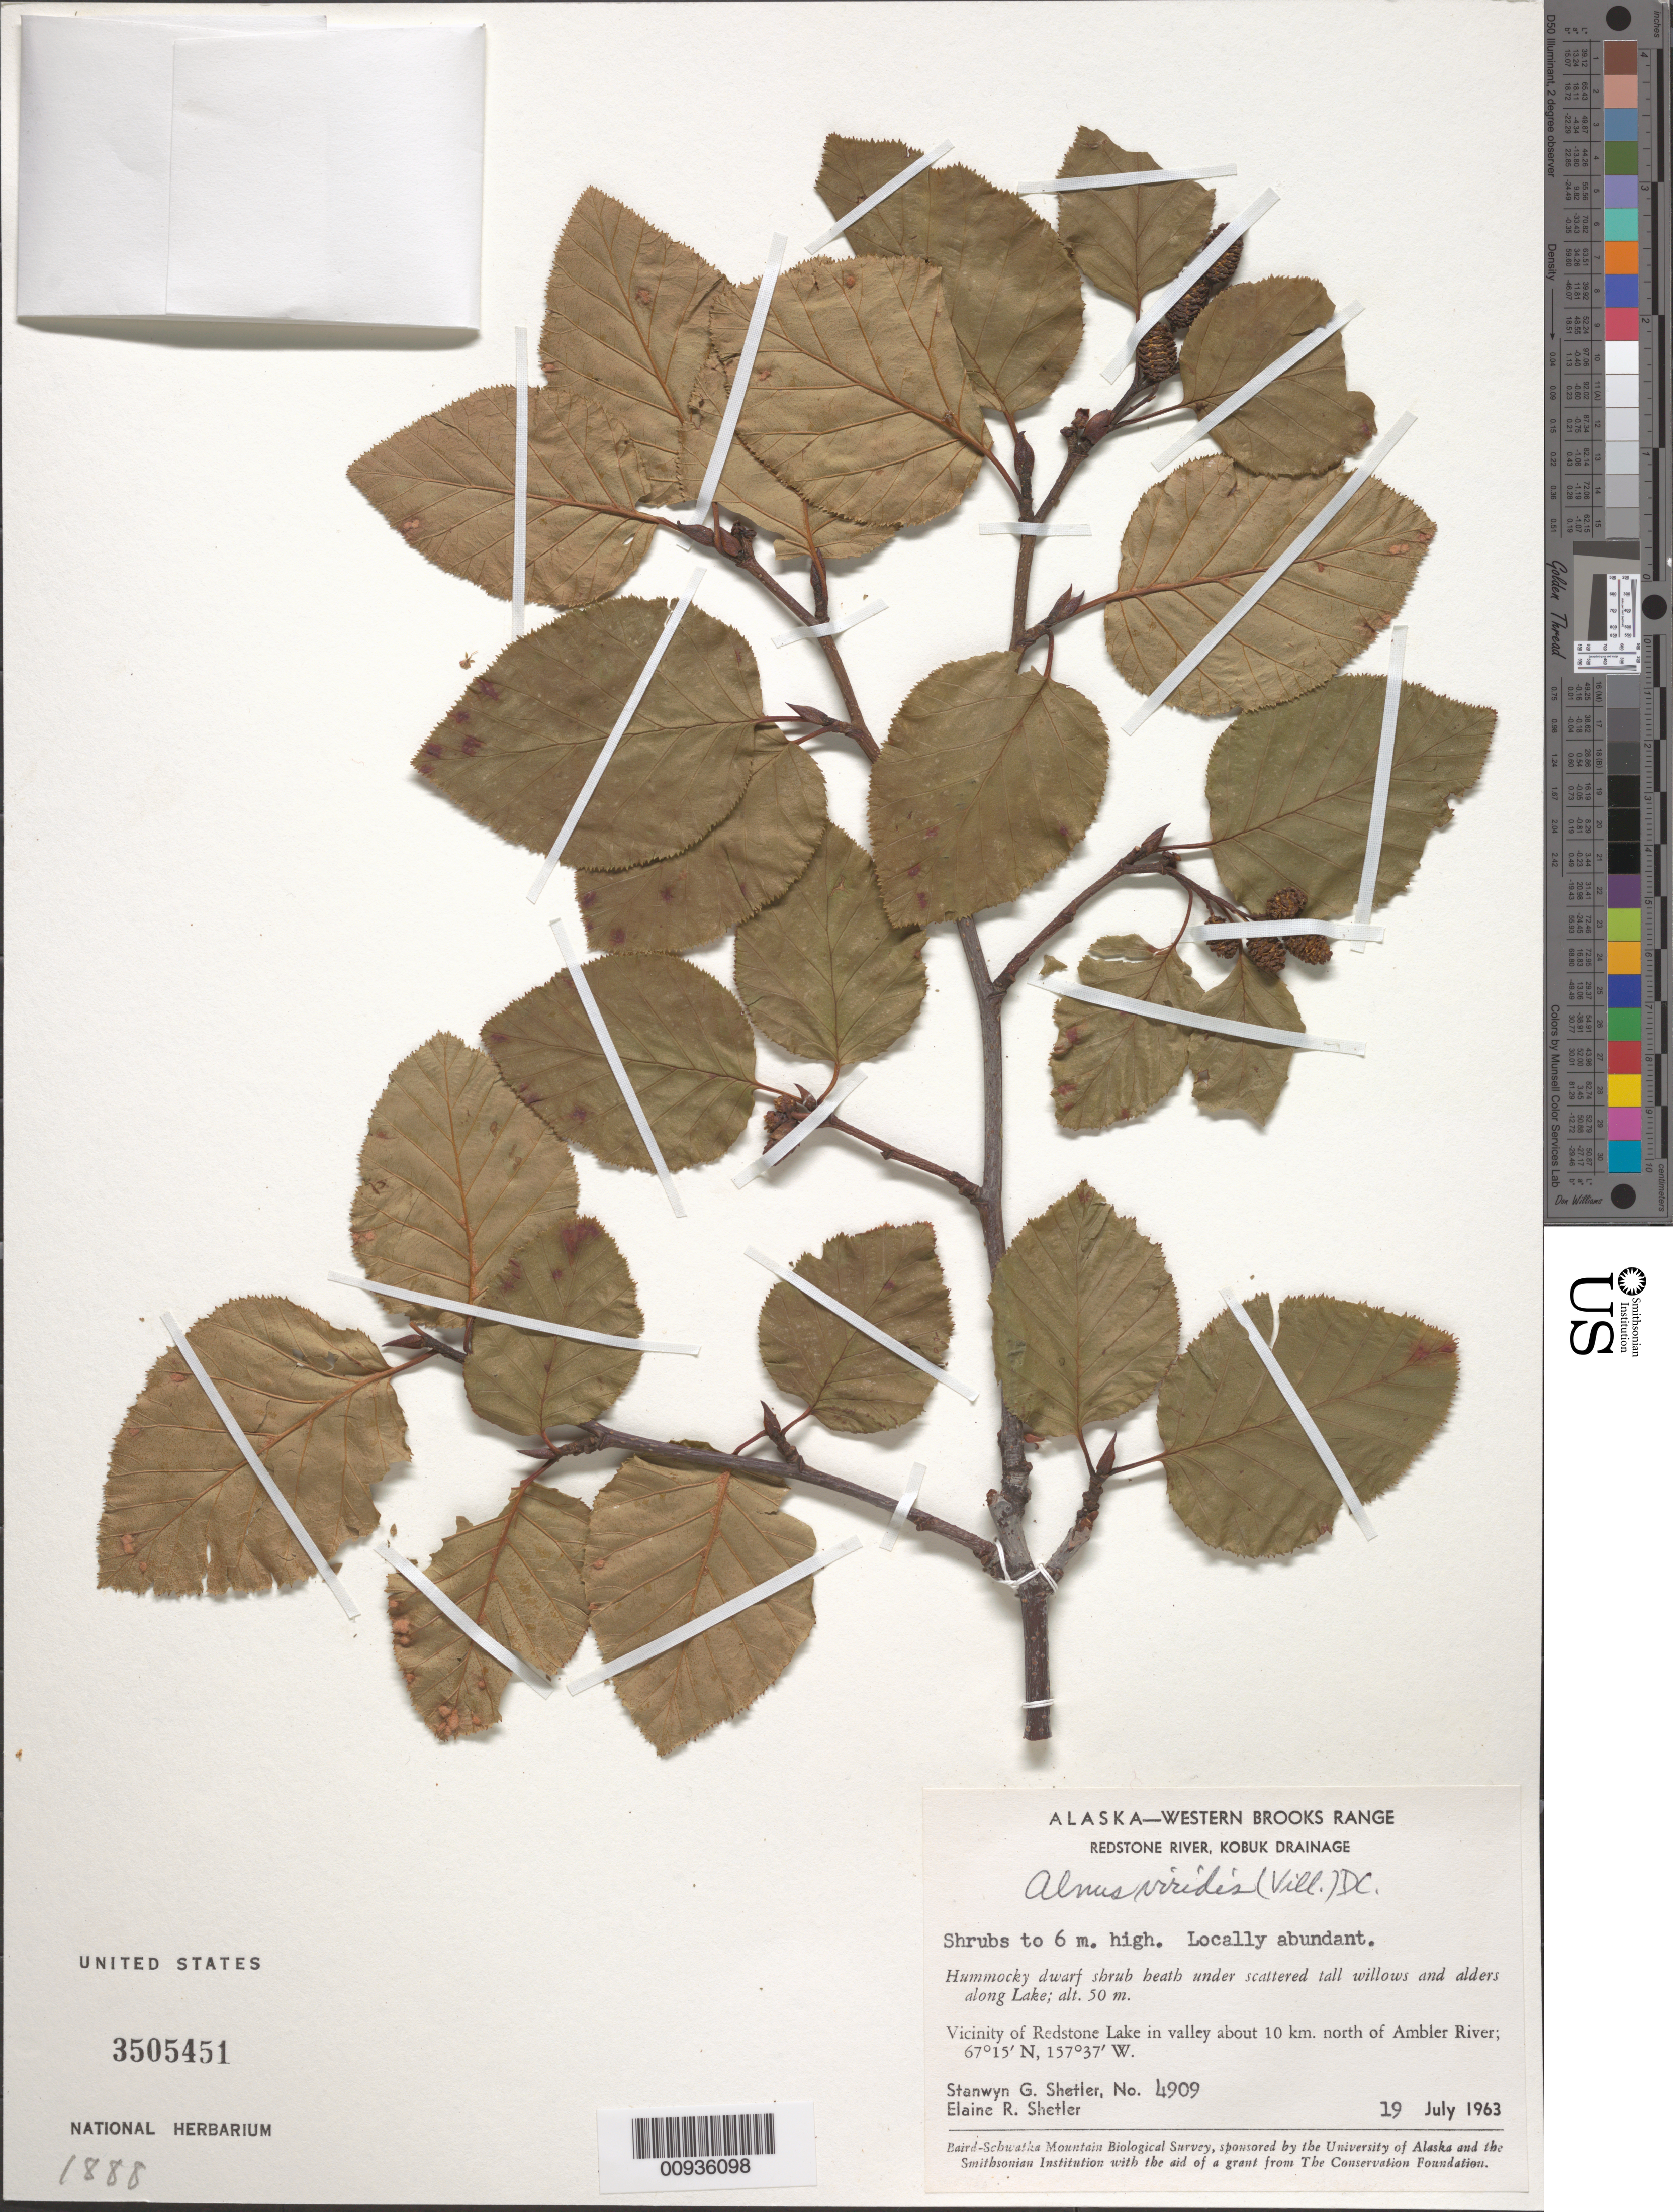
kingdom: Plantae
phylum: Tracheophyta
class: Magnoliopsida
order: Fagales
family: Betulaceae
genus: Alnus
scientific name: Alnus viridis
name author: (Chaix) DC.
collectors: S. Shetler & E. R. Shetler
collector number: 4909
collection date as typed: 19 Jul 1963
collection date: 1963-07-19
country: United States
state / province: Alaska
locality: Vicinity of Redstone Lake in valley about 10 km. north of Ambler River. Western Brooks Range, Redstone River, Kobuk Drainage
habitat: Hummocky dwarf shrub heath under scattered tall willows and alders along Lake.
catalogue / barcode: US 3505451